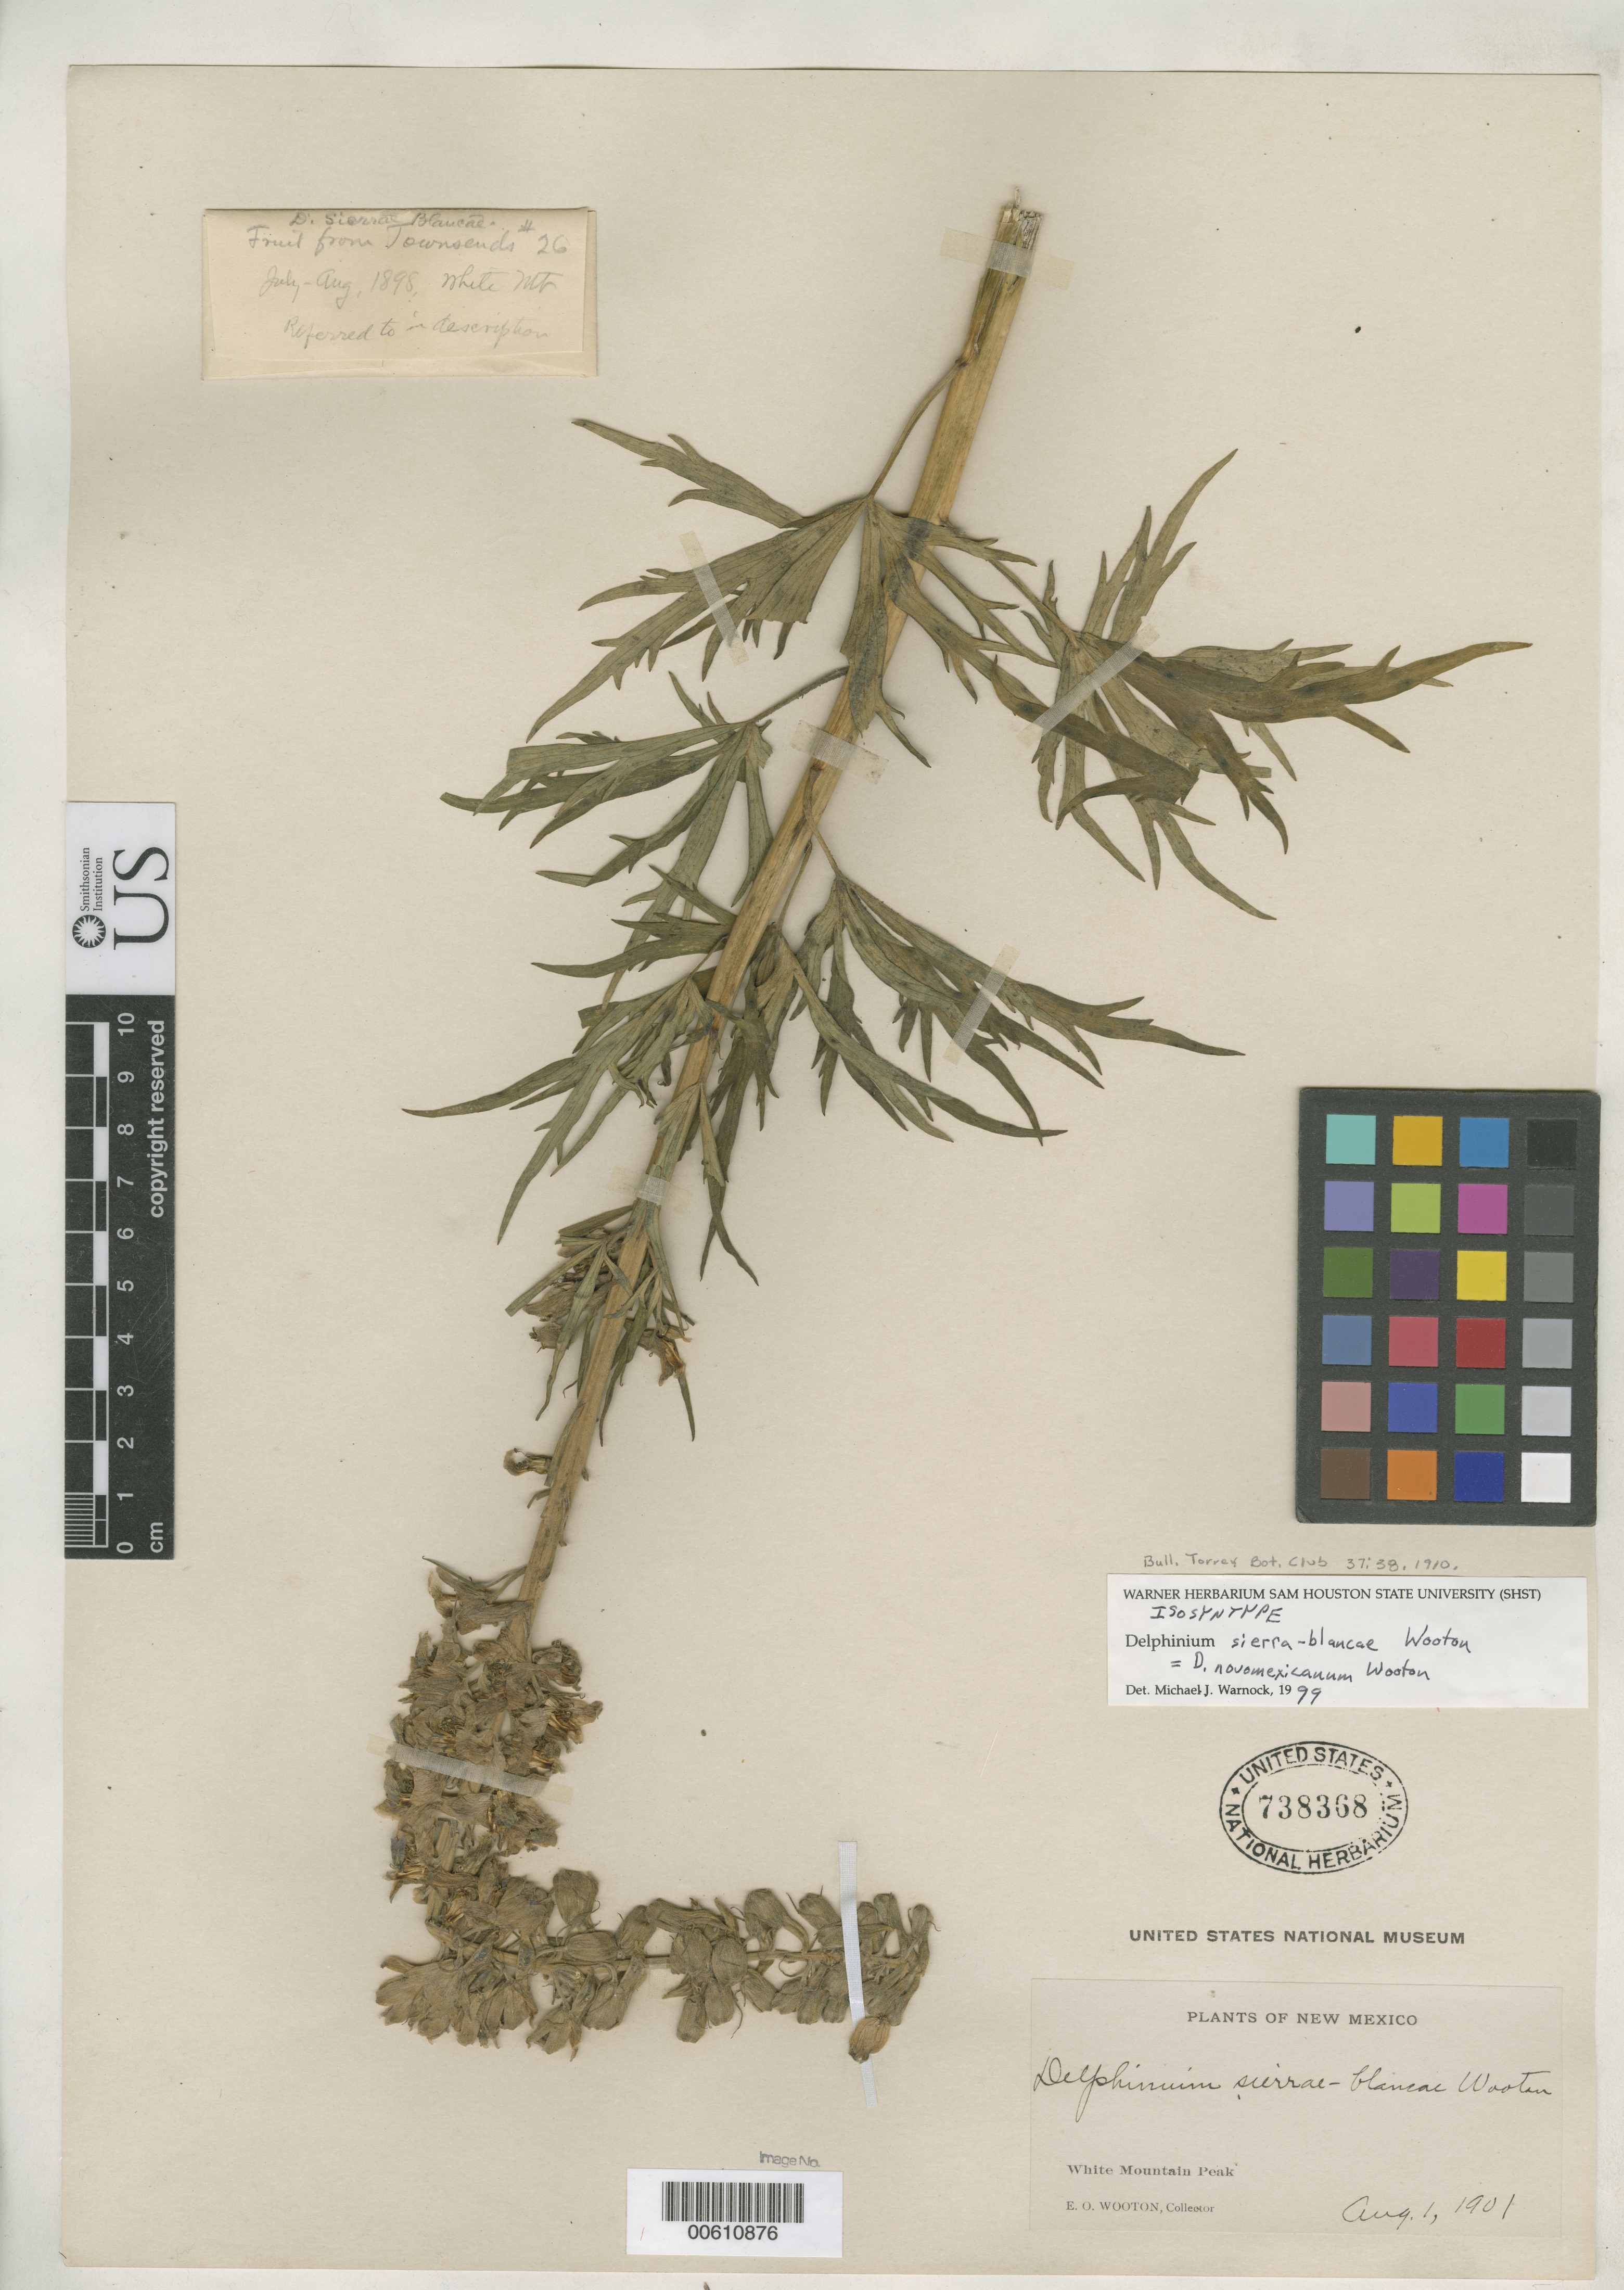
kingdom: Plantae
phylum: Tracheophyta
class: Magnoliopsida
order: Ranunculales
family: Ranunculaceae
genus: Delphinium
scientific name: Delphinium sierrae-blancae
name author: Wooton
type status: Isosyntype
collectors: E. O. Wooton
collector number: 26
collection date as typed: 01 Aug 1901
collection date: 1901-08-01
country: United States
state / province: New Mexico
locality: White Mountain Peak.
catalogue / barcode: US 738368